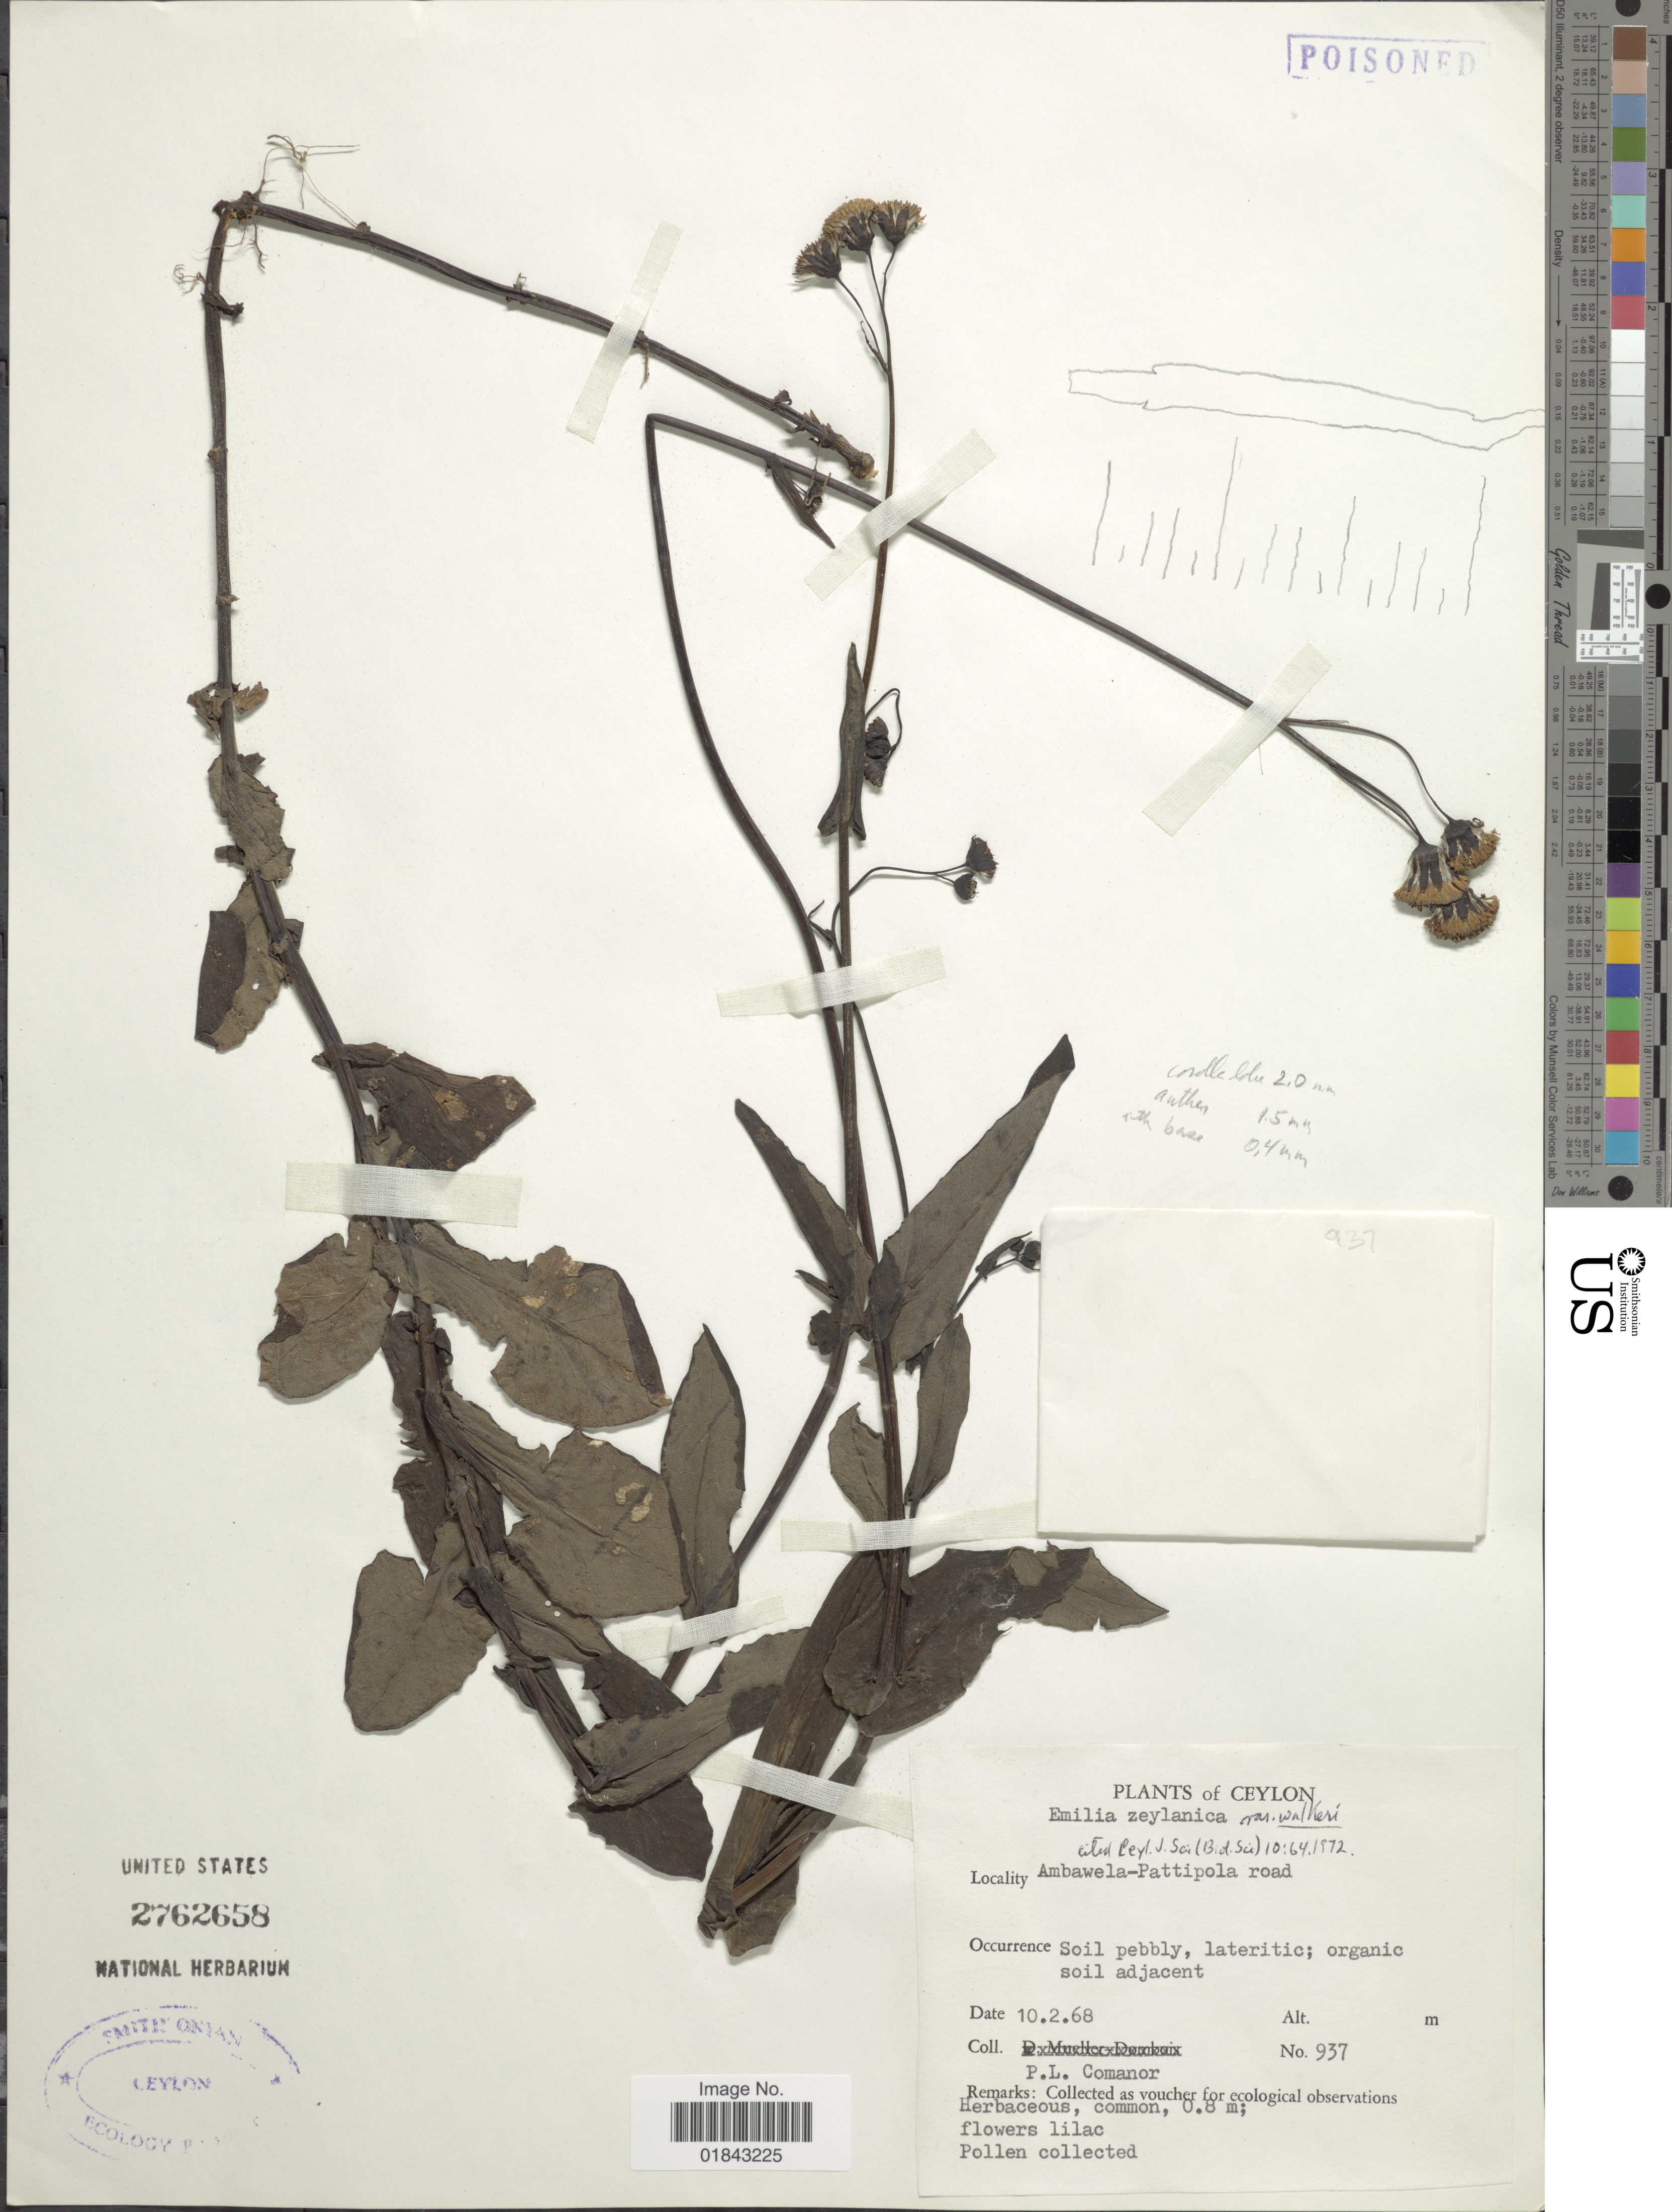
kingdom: Plantae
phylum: Tracheophyta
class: Magnoliopsida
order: Asterales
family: Asteraceae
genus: Emilia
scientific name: Emilia zeylanica var. walkeri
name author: (Hook. f.) Trimen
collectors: P. Comanor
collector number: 937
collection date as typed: Transcribed d/m/y: 10/2/68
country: Sri Lanka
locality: Ceylon, Ambawela-Pattipola road, Soil pebbly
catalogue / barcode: US 2762658